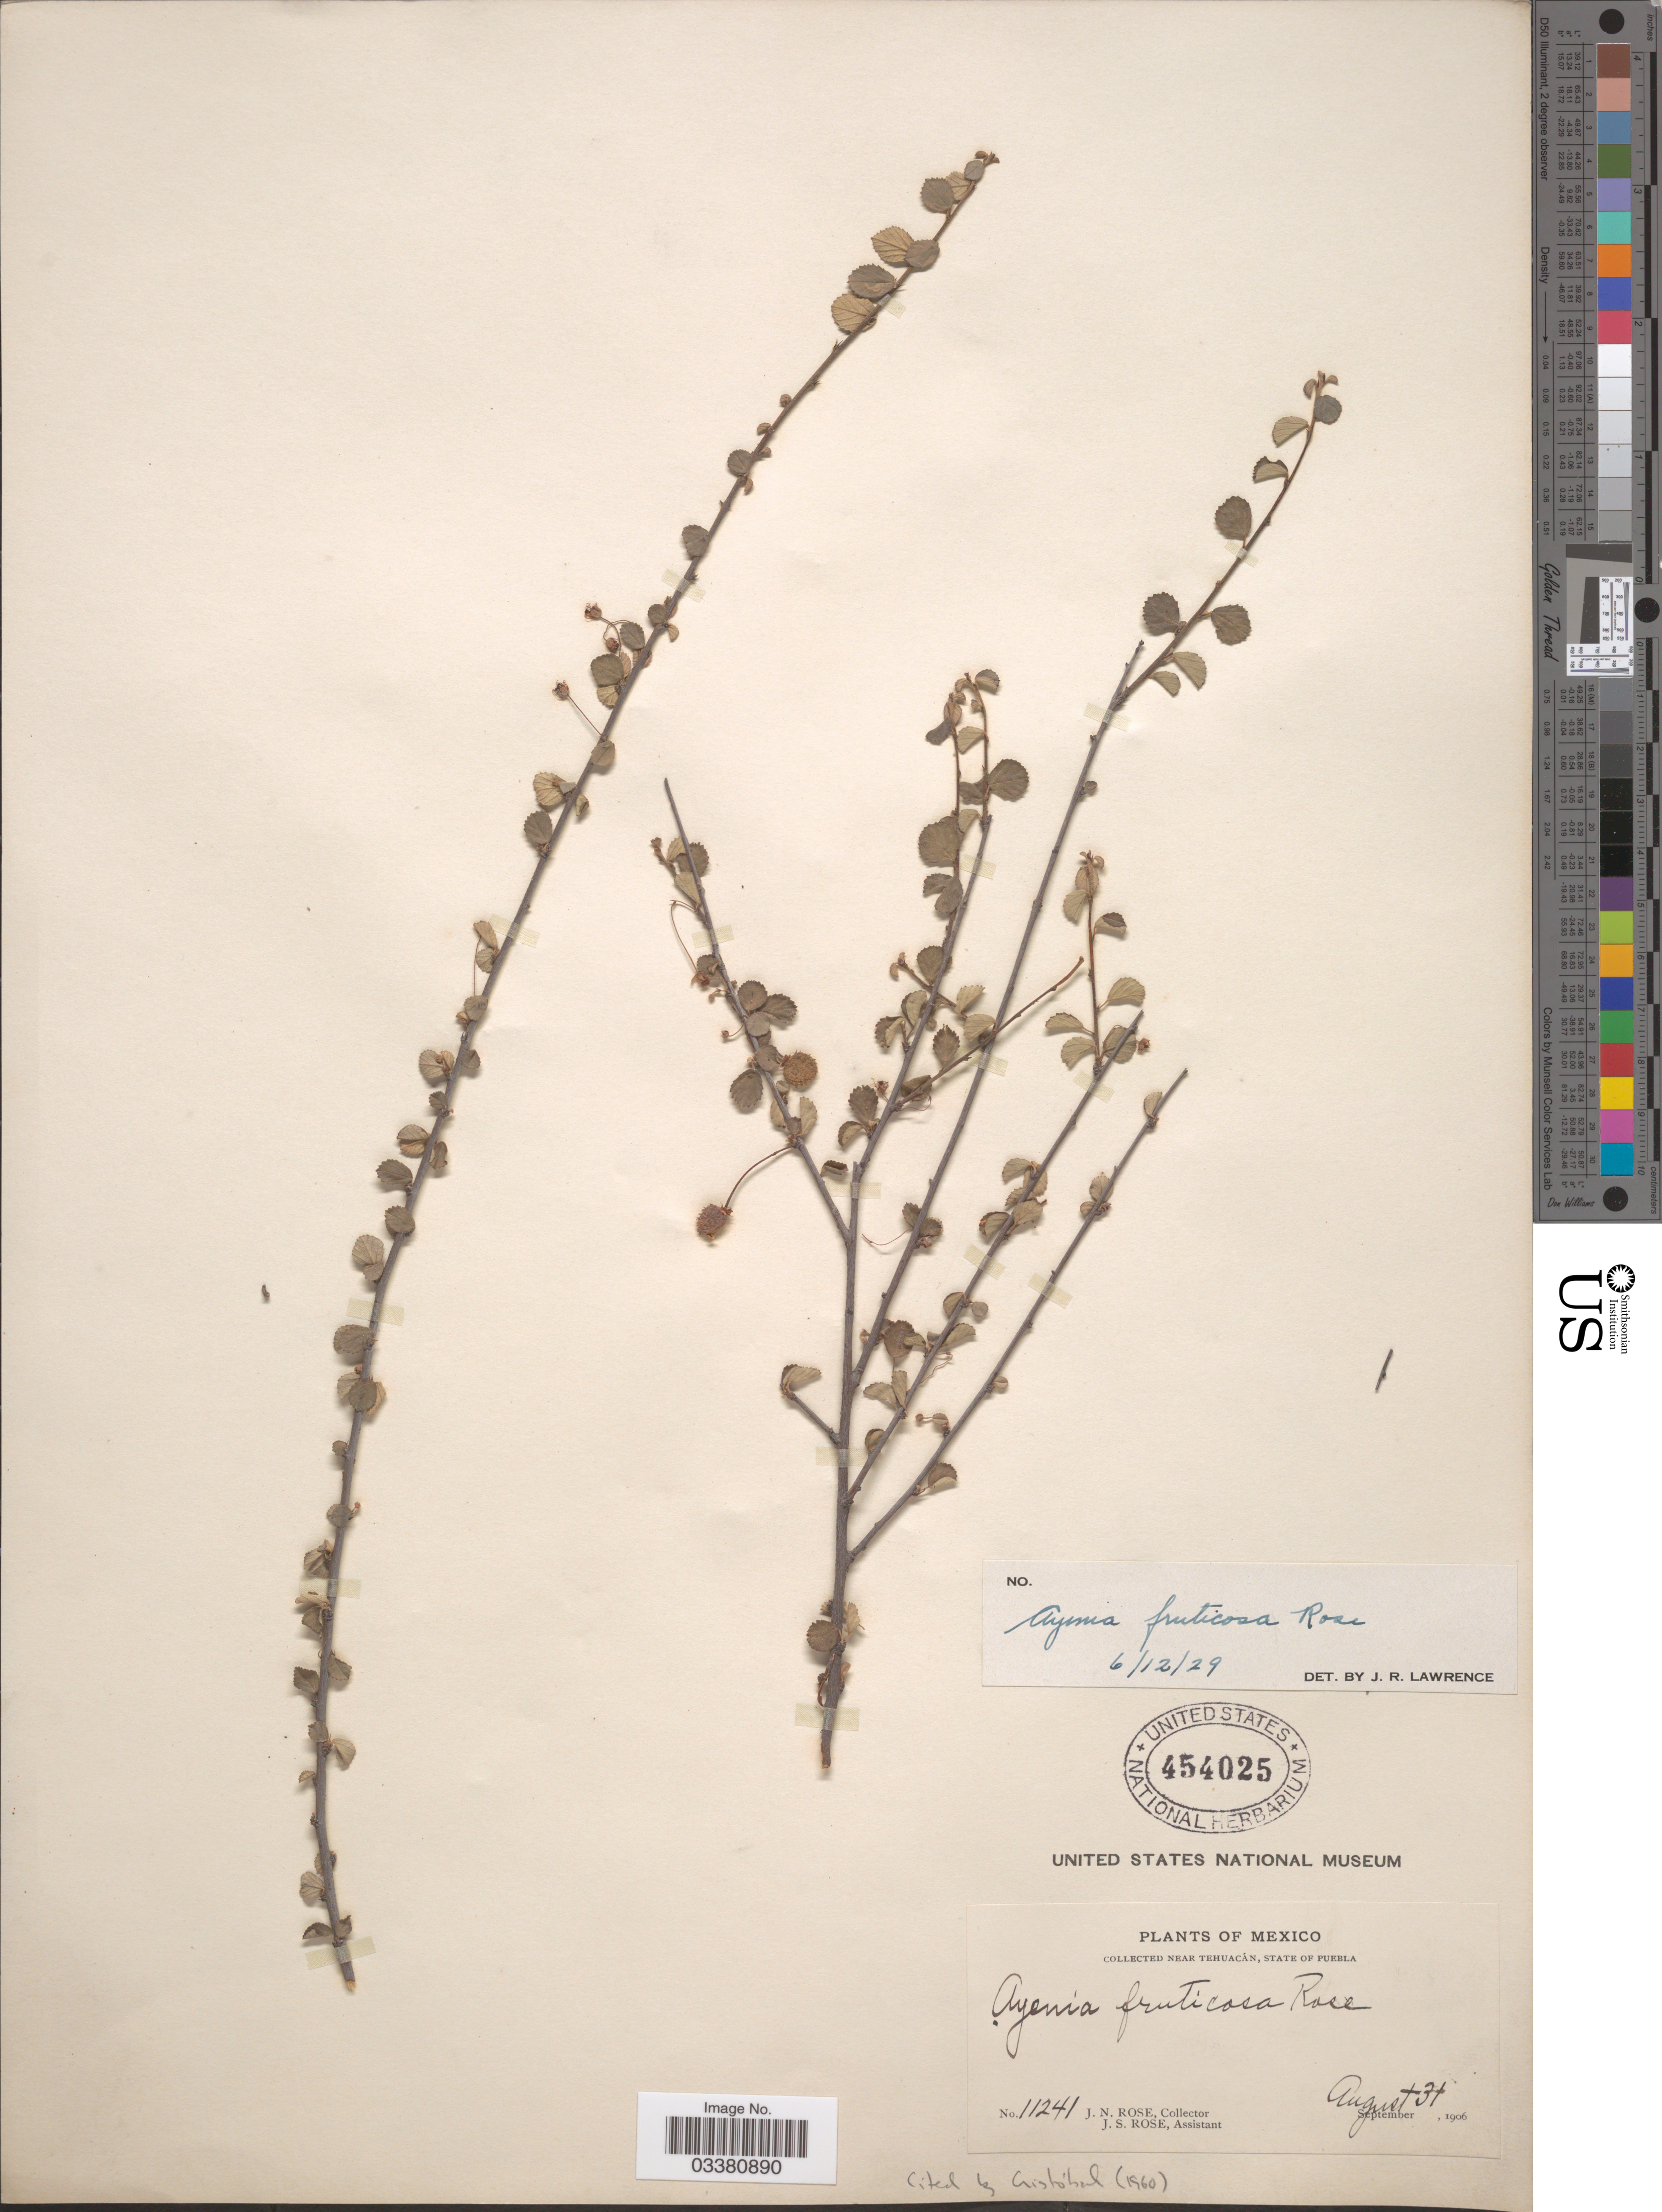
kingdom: Plantae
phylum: Tracheophyta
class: Magnoliopsida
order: Malvales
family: Malvaceae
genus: Ayenia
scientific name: Ayenia fruticosa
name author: Rose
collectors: J. N. Rose & J. S. Rose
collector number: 11241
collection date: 1906-08-31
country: Mexico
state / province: Puebla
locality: Near Tehuacán.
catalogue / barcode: US 454025